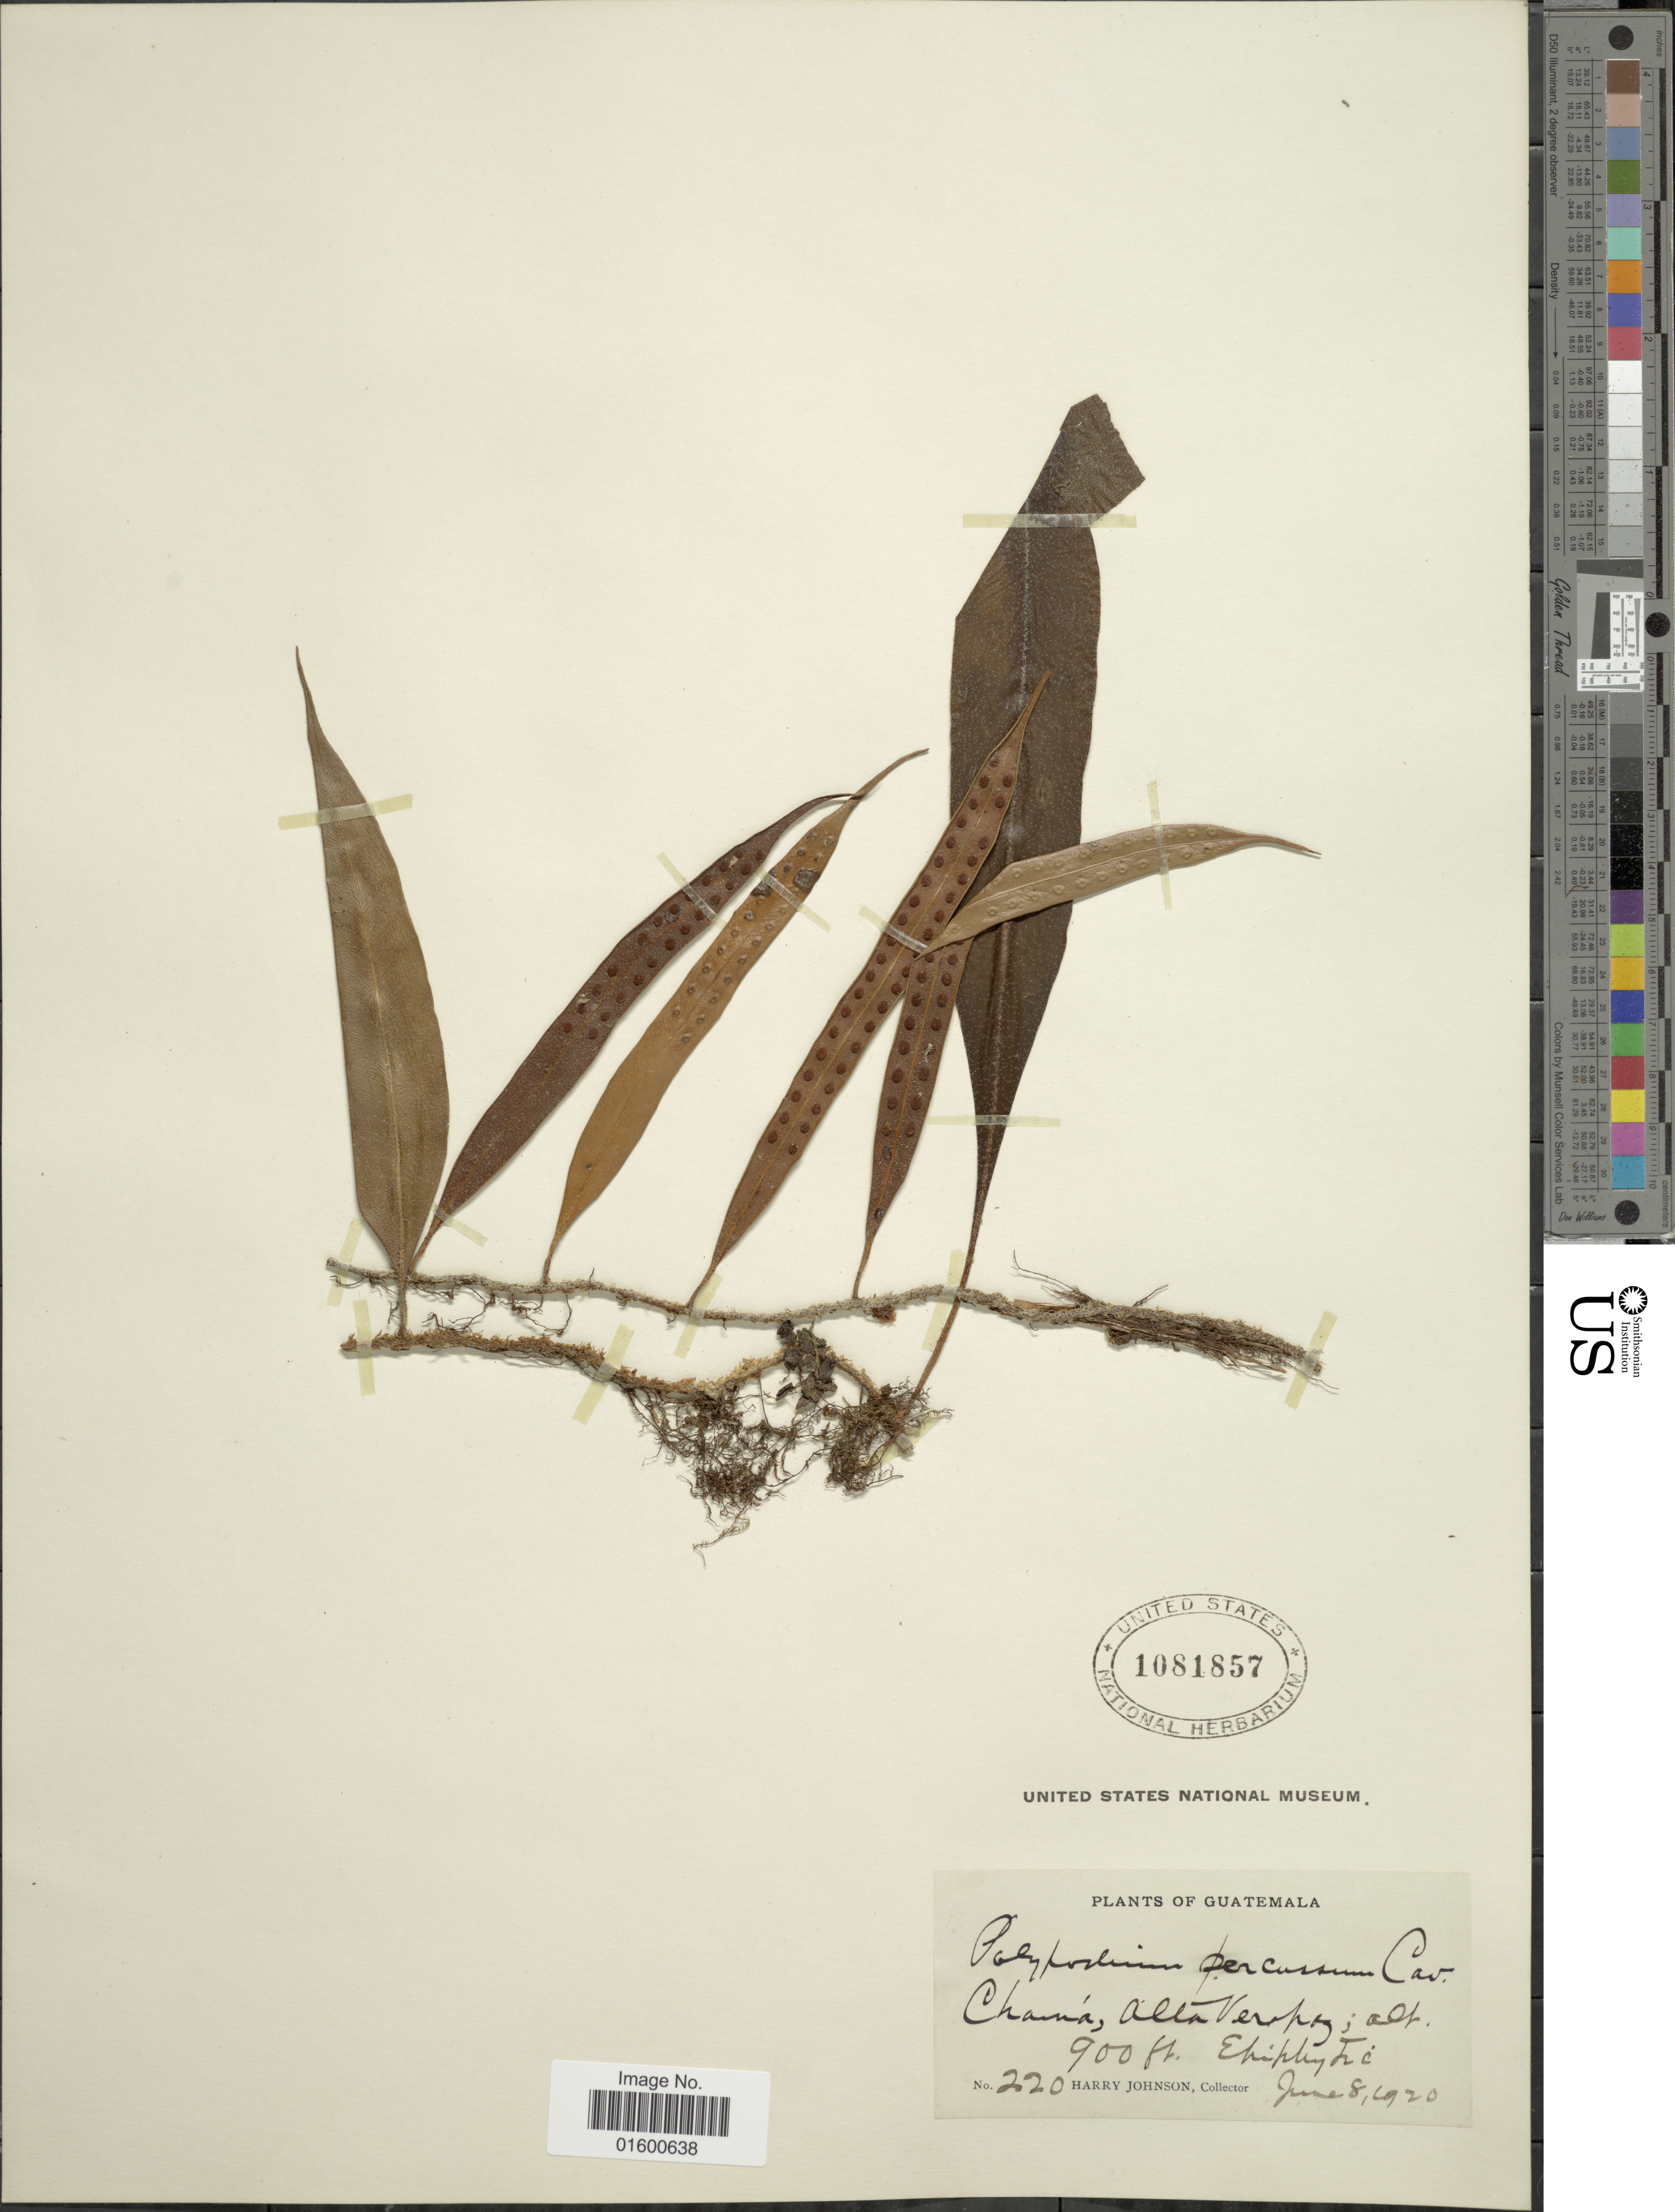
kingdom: Plantae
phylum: Tracheophyta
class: Polypodiopsida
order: Polypodiales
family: Polypodiaceae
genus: Microgramma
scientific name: Microgramma percussa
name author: (Cav.) de la Sota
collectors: H. Johnson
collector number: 220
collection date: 1920-06-08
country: Guatemala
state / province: Alta Verapaz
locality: Chama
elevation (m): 274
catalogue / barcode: US 1081857